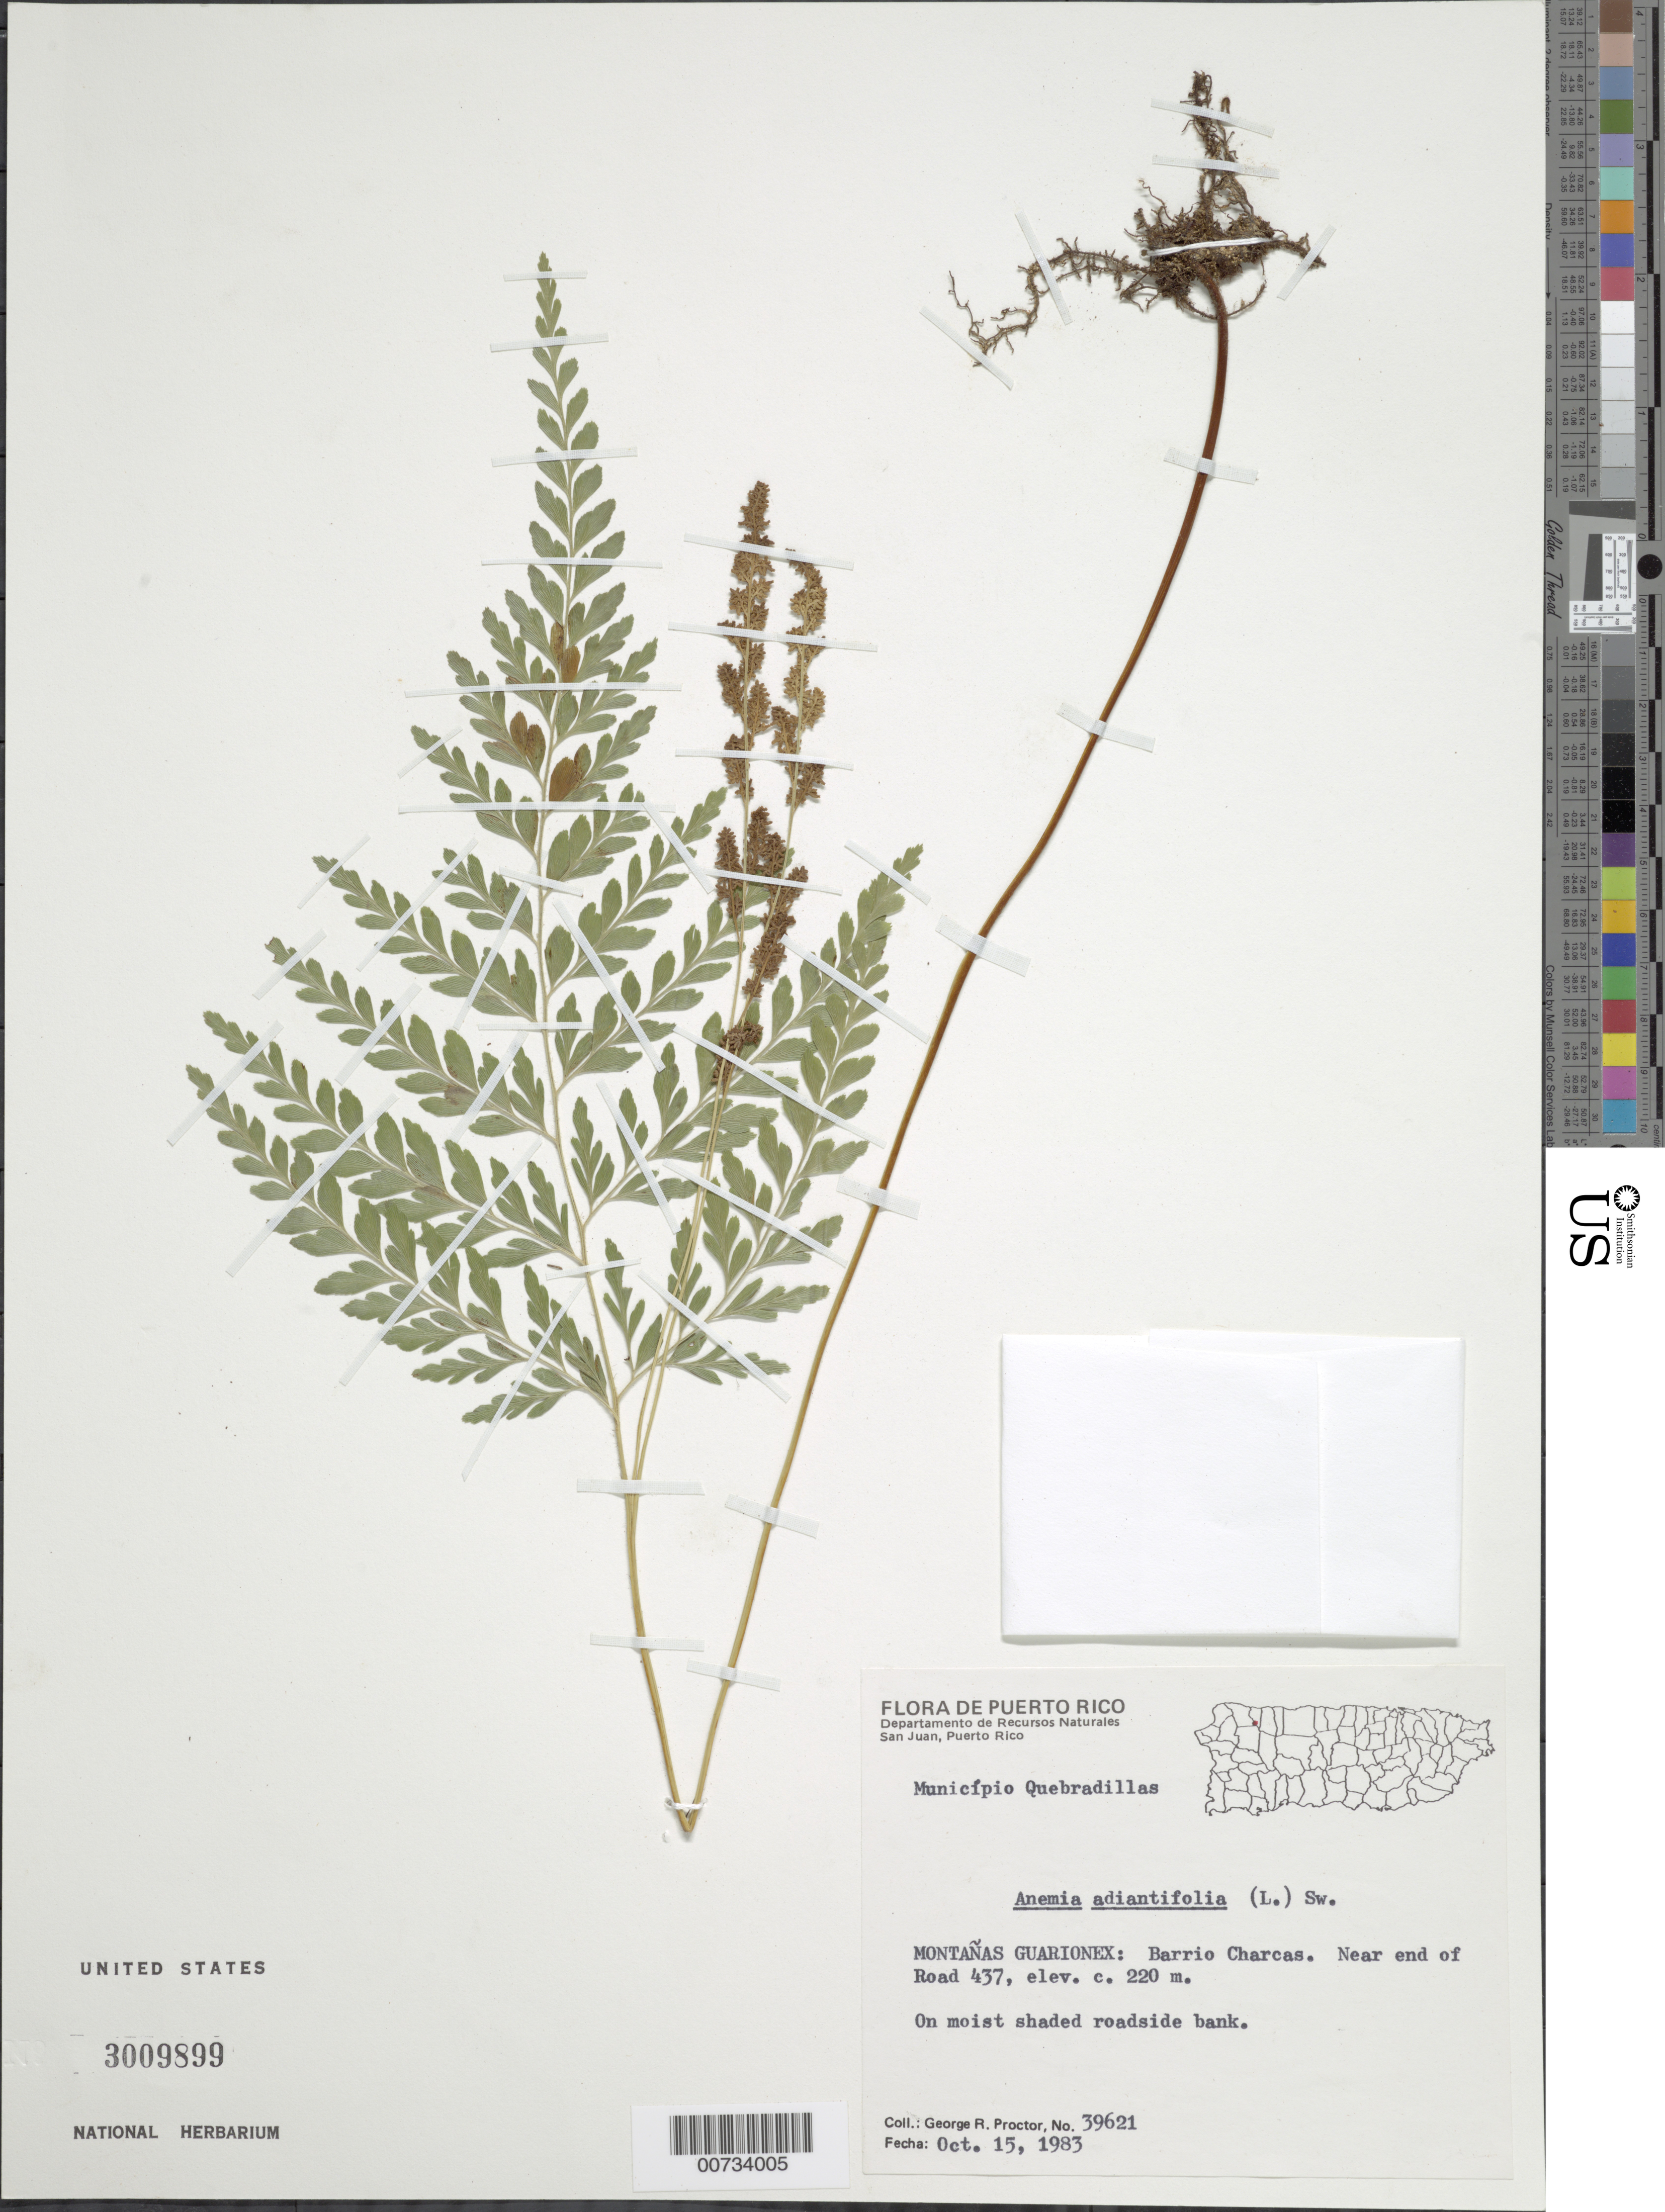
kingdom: Plantae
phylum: Tracheophyta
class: Polypodiopsida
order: Schizaeales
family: Anemiaceae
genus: Anemia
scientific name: Anemia adiantifolia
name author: (L.) Sw.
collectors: G. R. Proctor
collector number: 39621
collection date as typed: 15 Oct 1983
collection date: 1983-10-15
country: Puerto Rico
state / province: Quebradillas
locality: Montanas Guarionex: Barrio Charcas, near end of Road 437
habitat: On moist shaded roadside bank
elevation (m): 220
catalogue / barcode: US 3009899